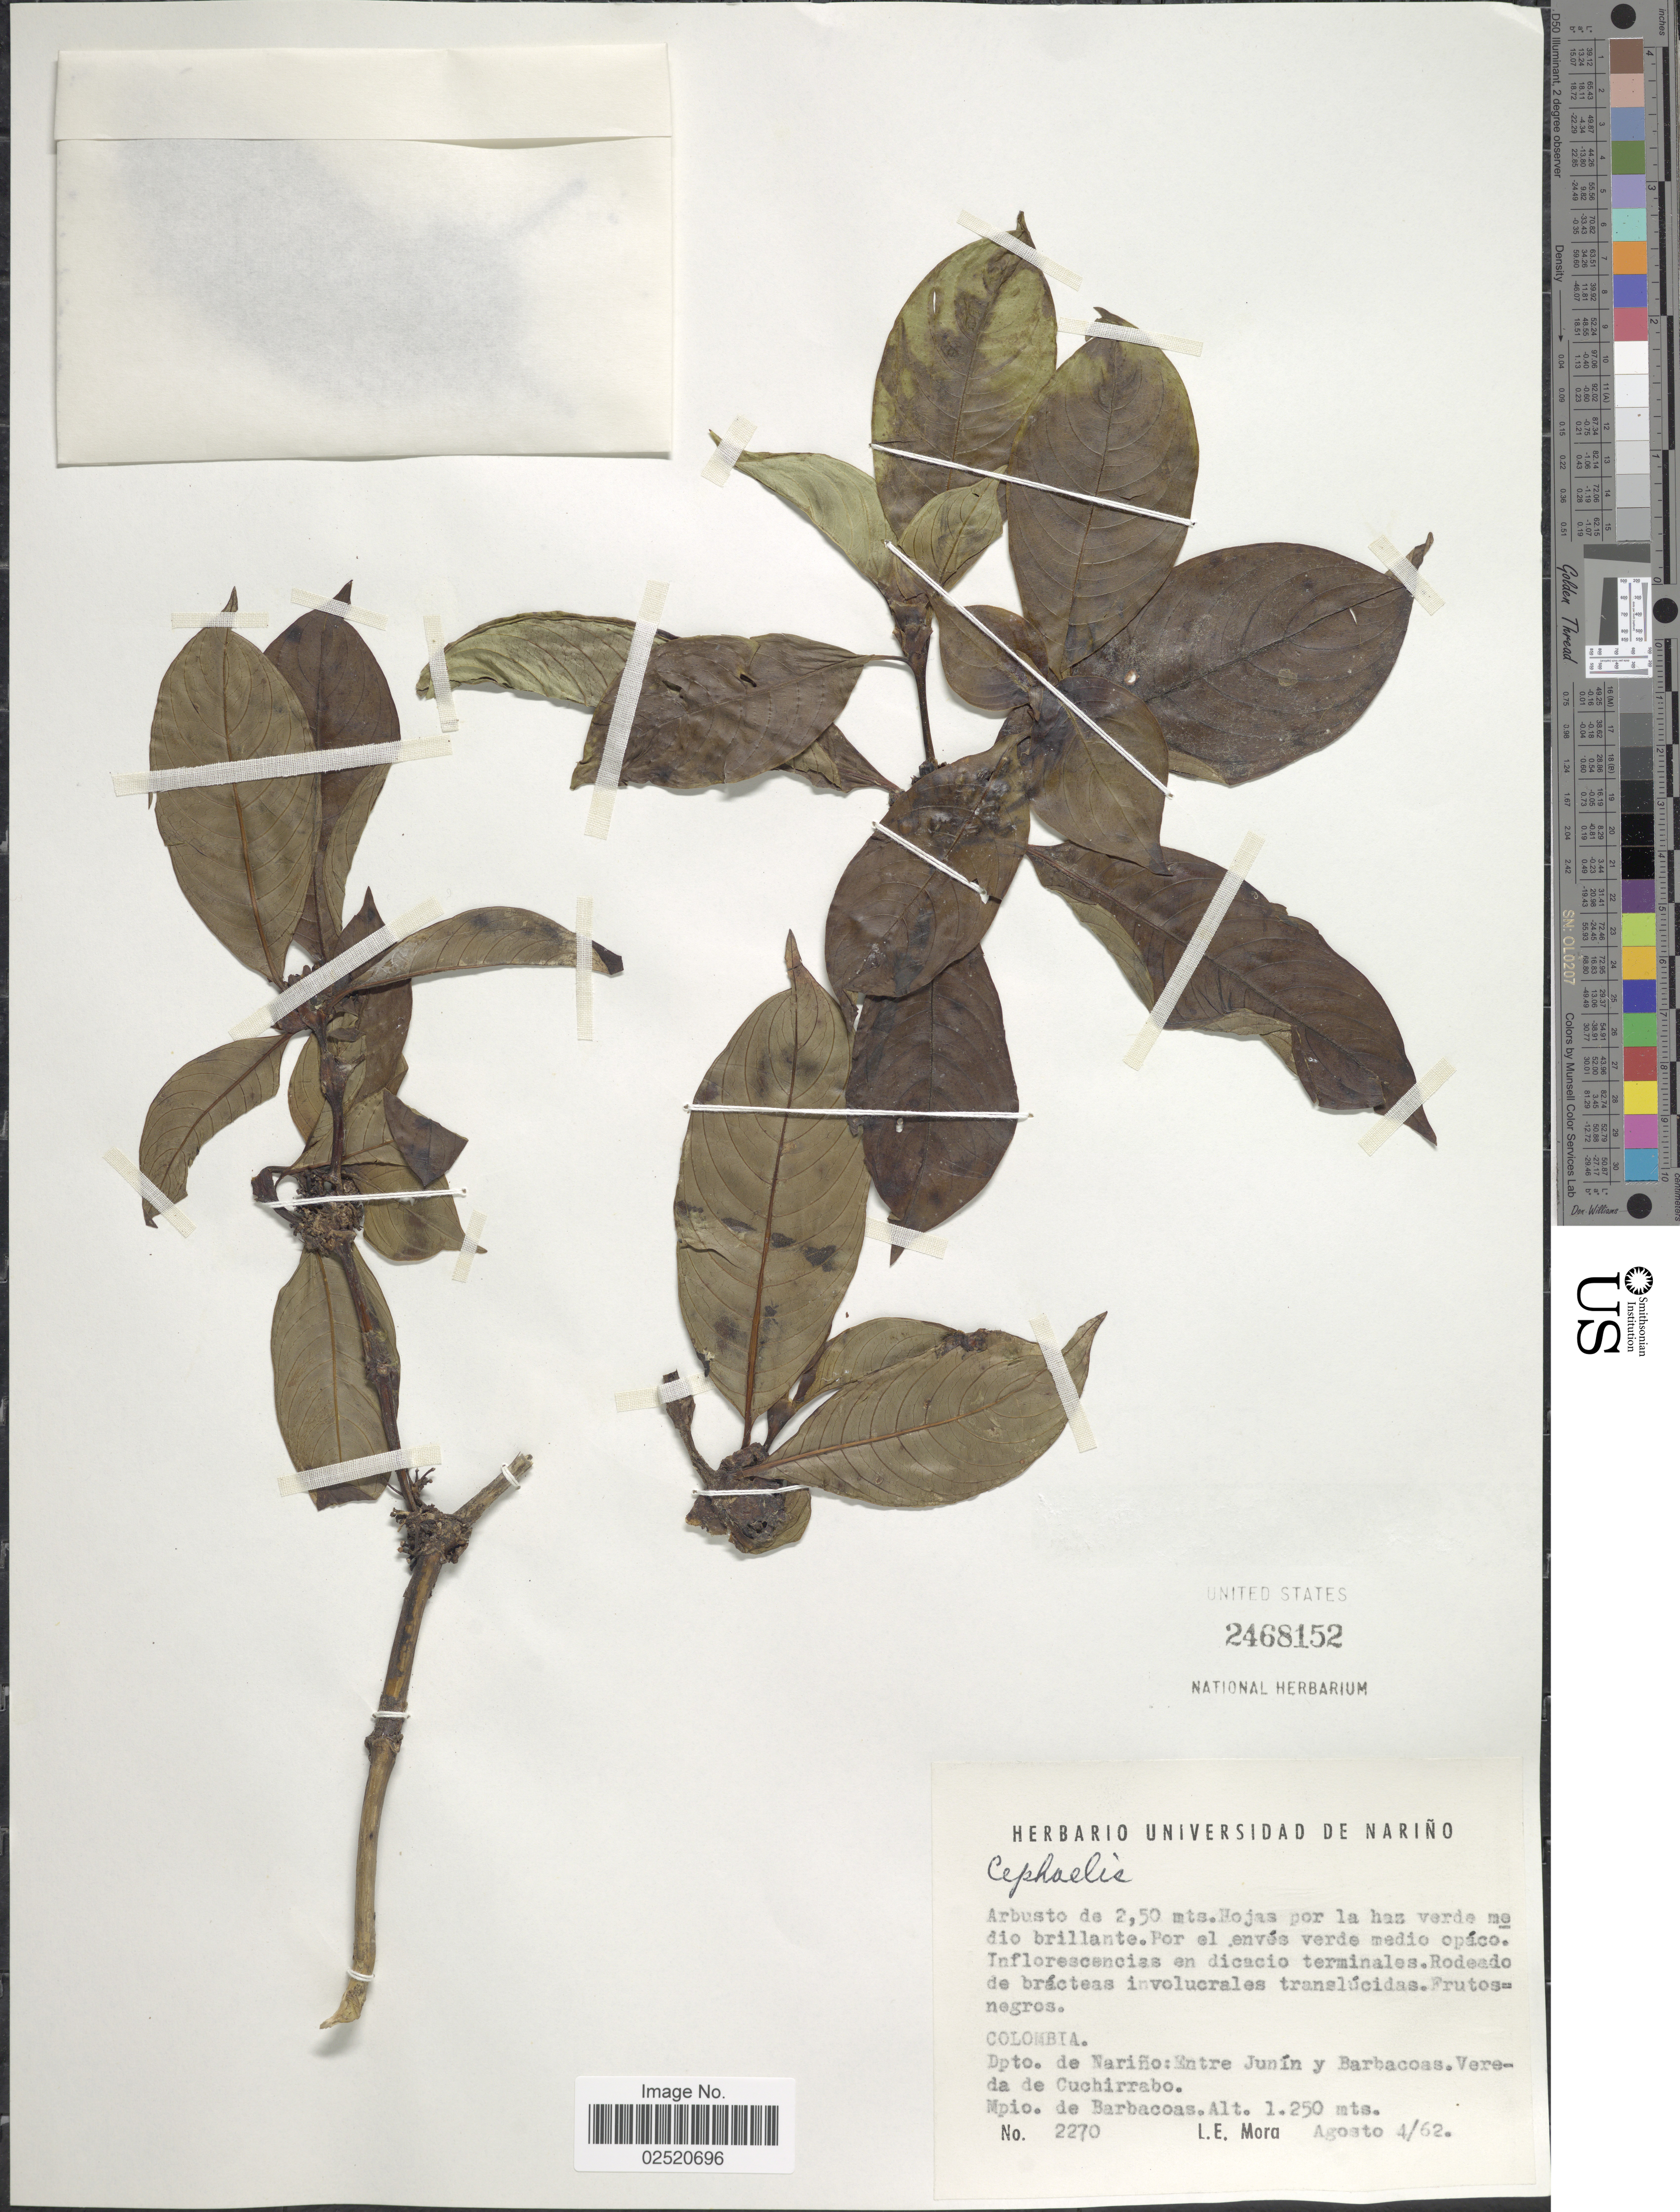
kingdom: Plantae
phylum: Tracheophyta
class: Magnoliopsida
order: Gentianales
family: Rubiaceae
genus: Psychotria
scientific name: Psychotria sp.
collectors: L. Mora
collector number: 2270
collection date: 1962-08-04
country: Colombia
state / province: Nariño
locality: Entre Junín y Barbacoas. Vereda de Cuchirrabo. Mpio. de Barbacoas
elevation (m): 1250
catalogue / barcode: US 2468152